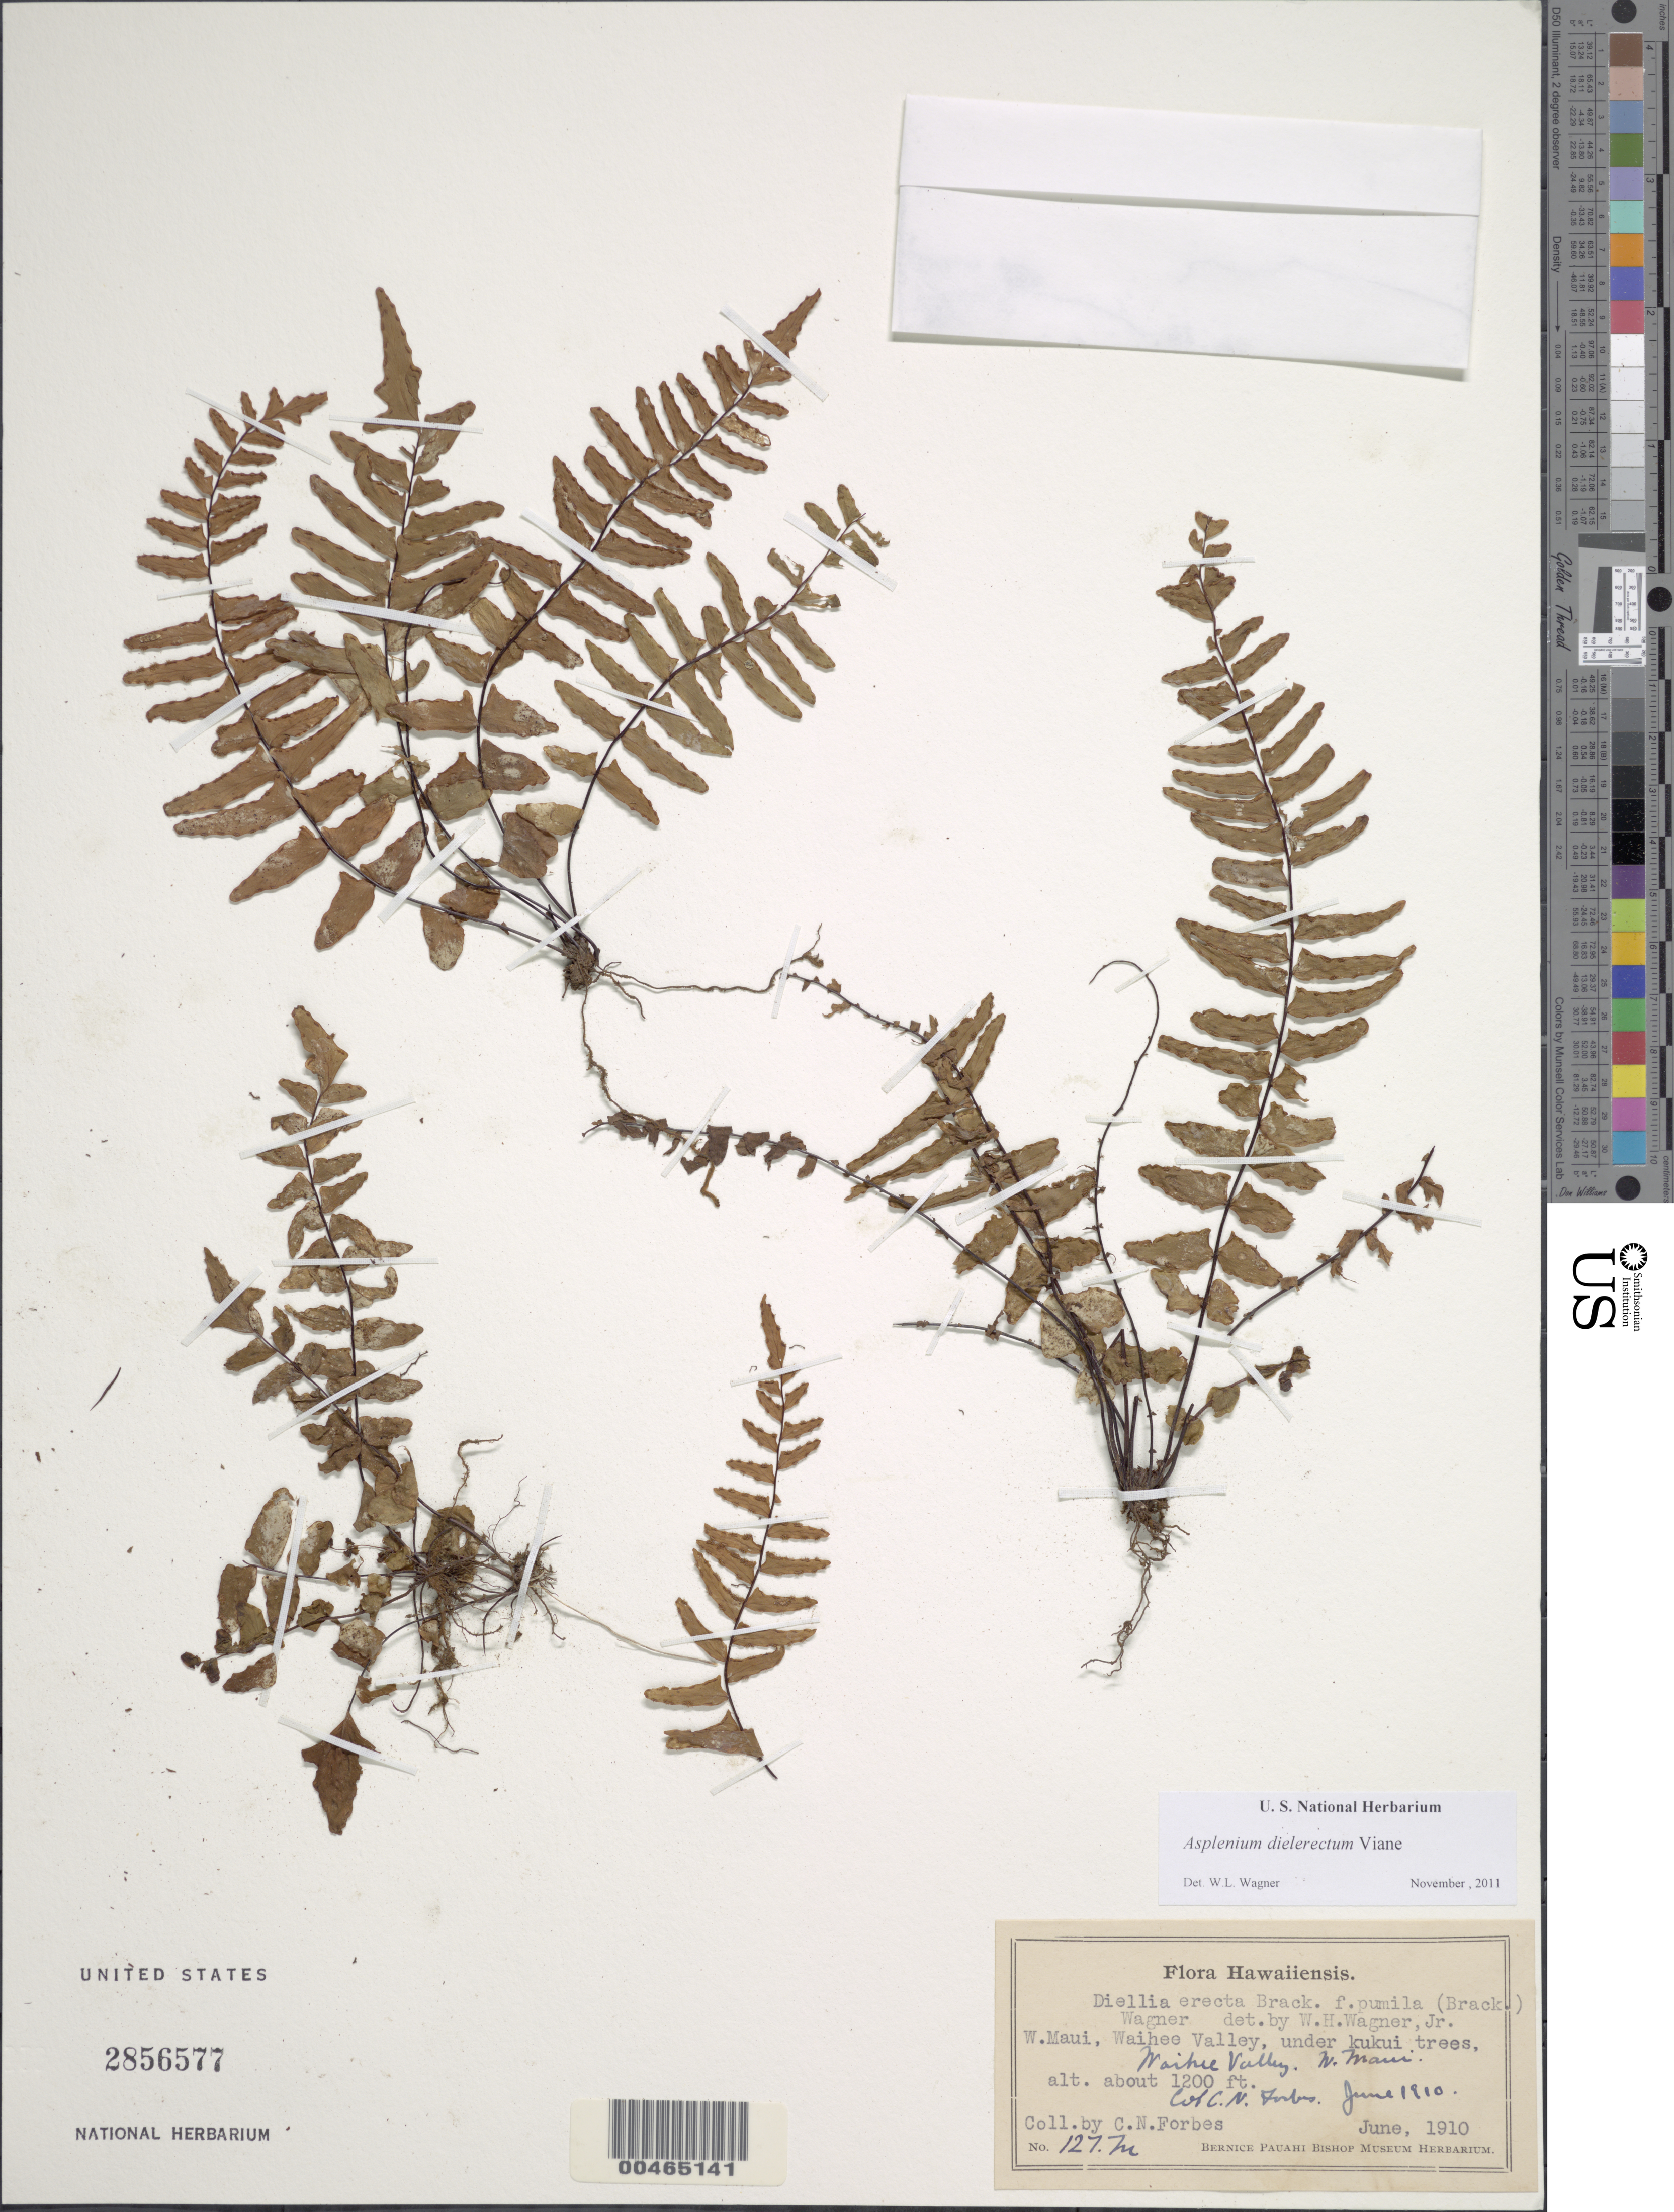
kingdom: Plantae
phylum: Tracheophyta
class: Polypodiopsida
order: Polypodiales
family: Aspleniaceae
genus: Asplenium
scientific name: Asplenium dielerectum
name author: Viane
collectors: C. N. Forbes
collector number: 127.M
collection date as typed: Jun 1910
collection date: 1910-06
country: United States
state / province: Hawaii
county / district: Maui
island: Maui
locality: W Maui, Waihee Valley, Maui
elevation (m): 366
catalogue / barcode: US 2856577